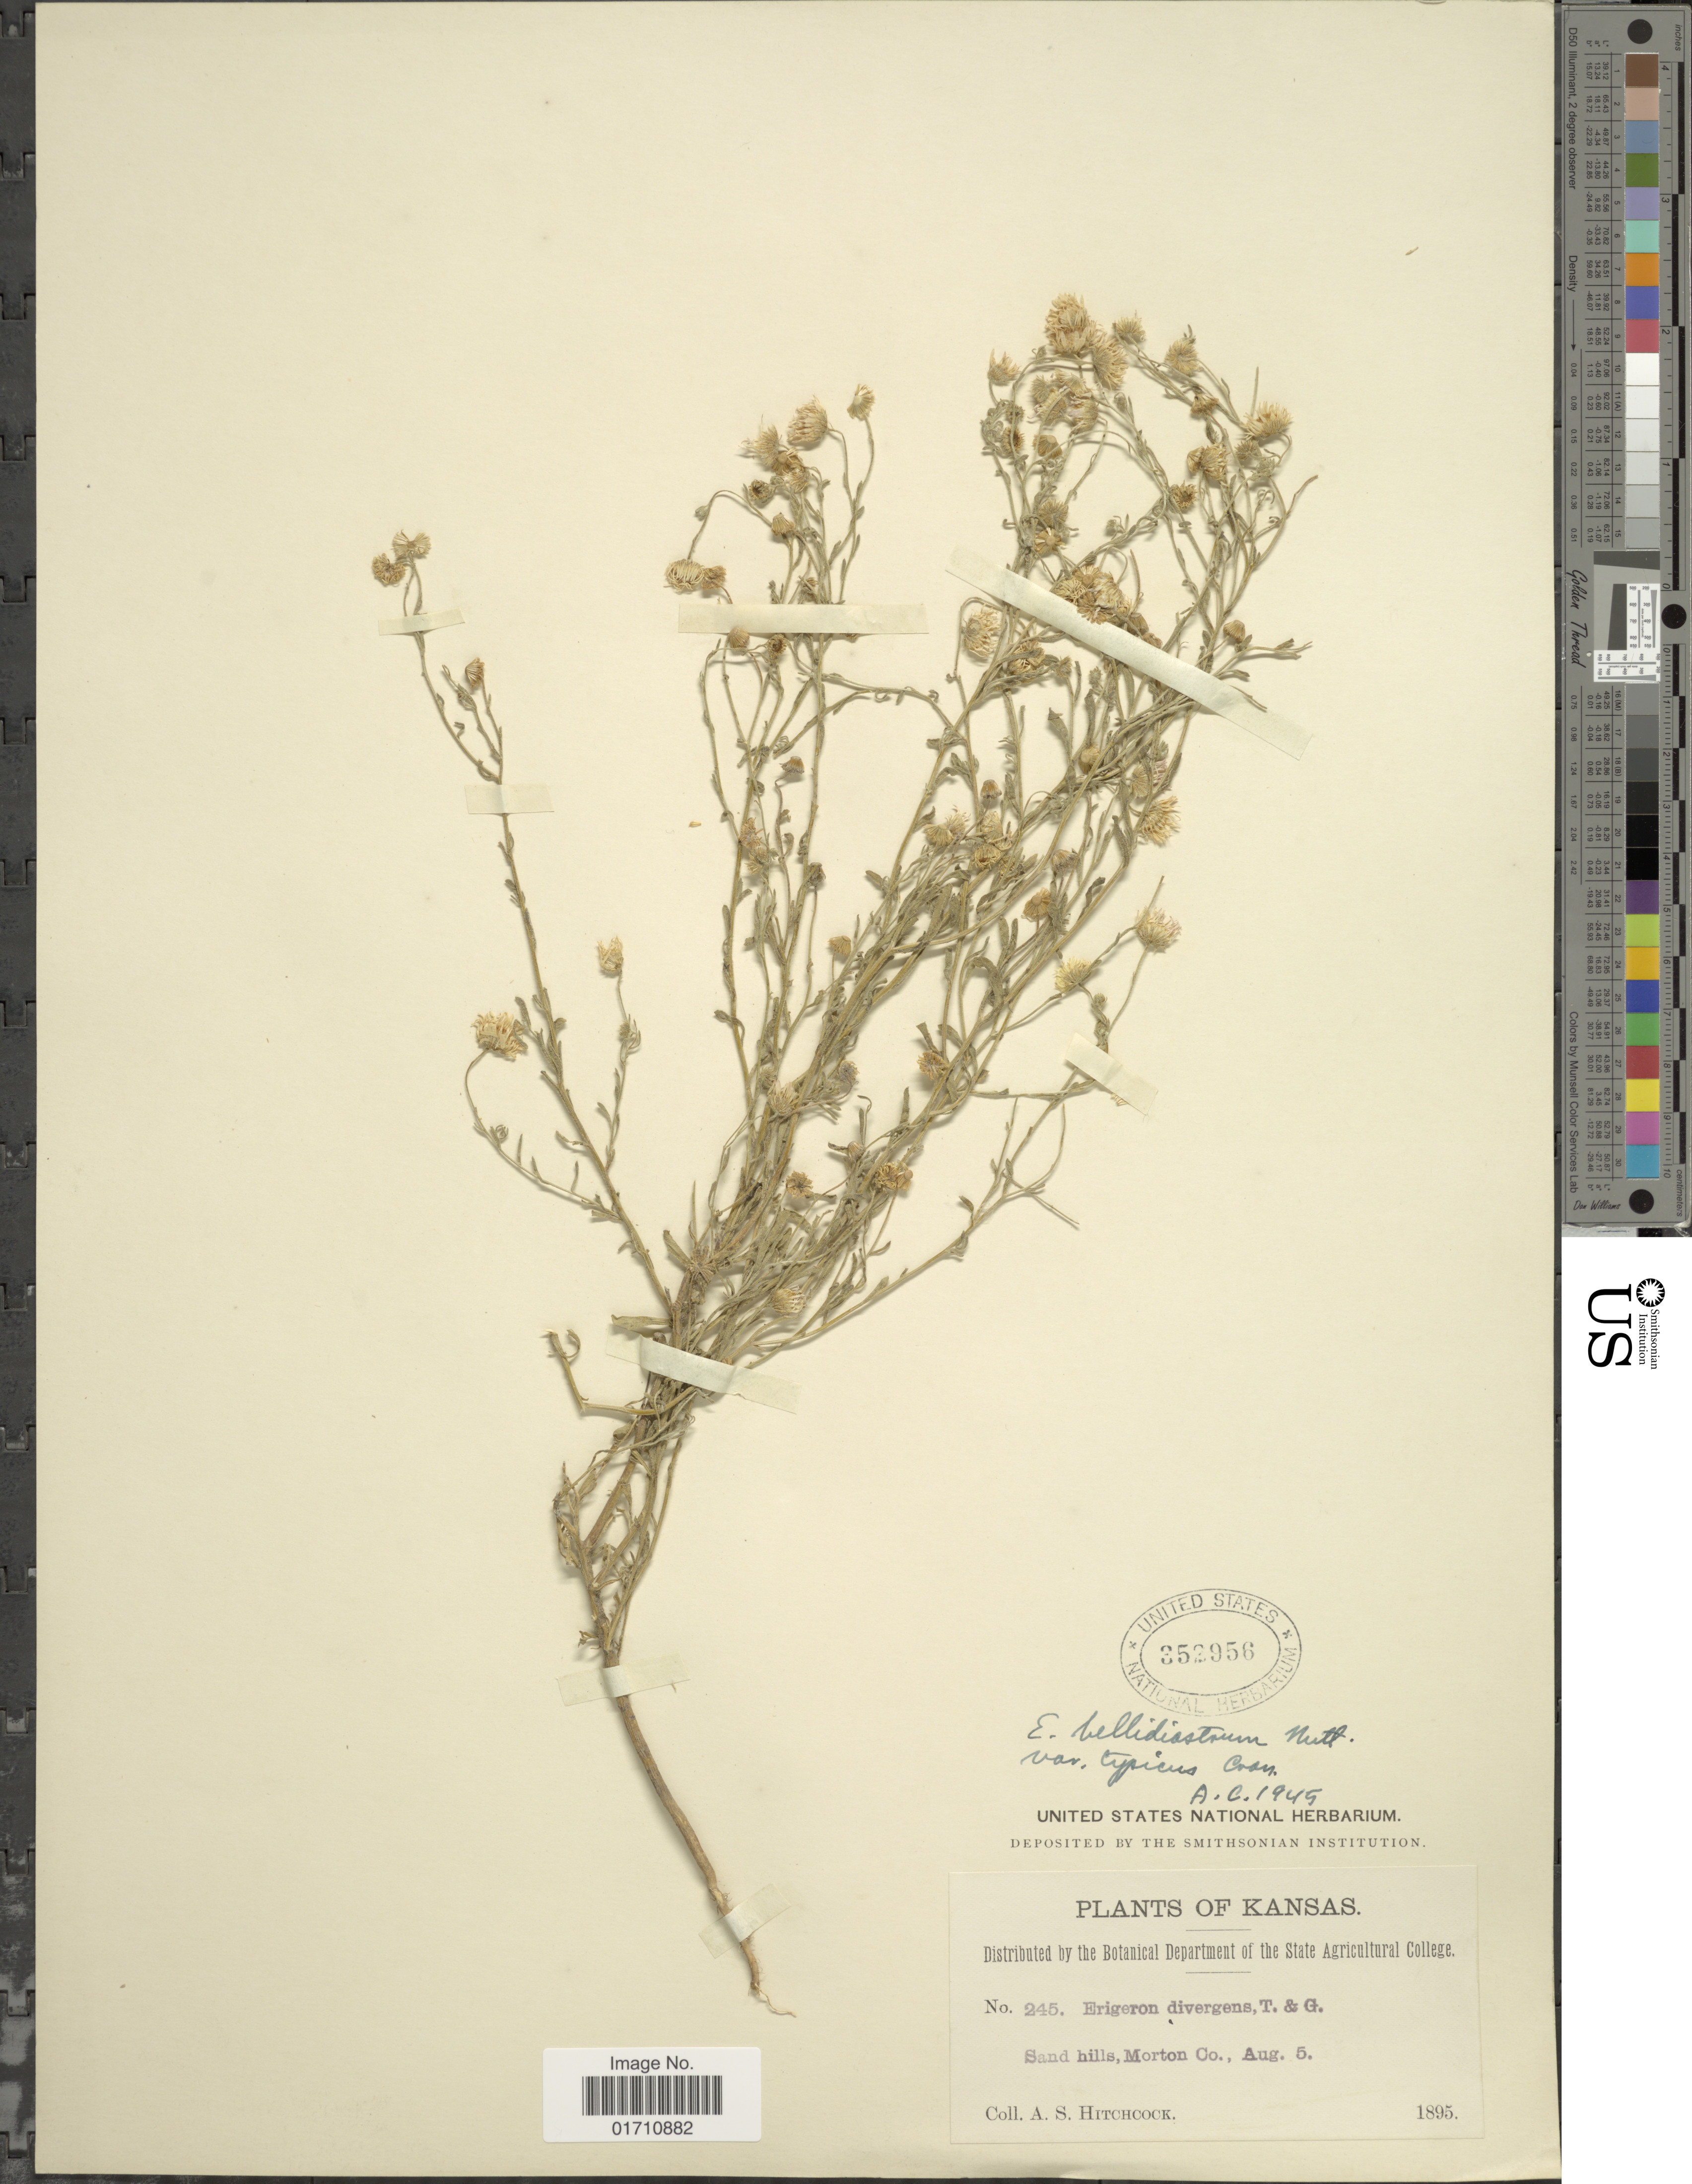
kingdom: Plantae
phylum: Tracheophyta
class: Magnoliopsida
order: Asterales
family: Asteraceae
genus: Erigeron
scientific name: Erigeron bellidiastrum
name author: Nutt.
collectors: A. S. Hitchcock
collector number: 245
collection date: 1895-08-05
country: United States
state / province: Kansas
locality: Sand hills, Morton Co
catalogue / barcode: US 352956